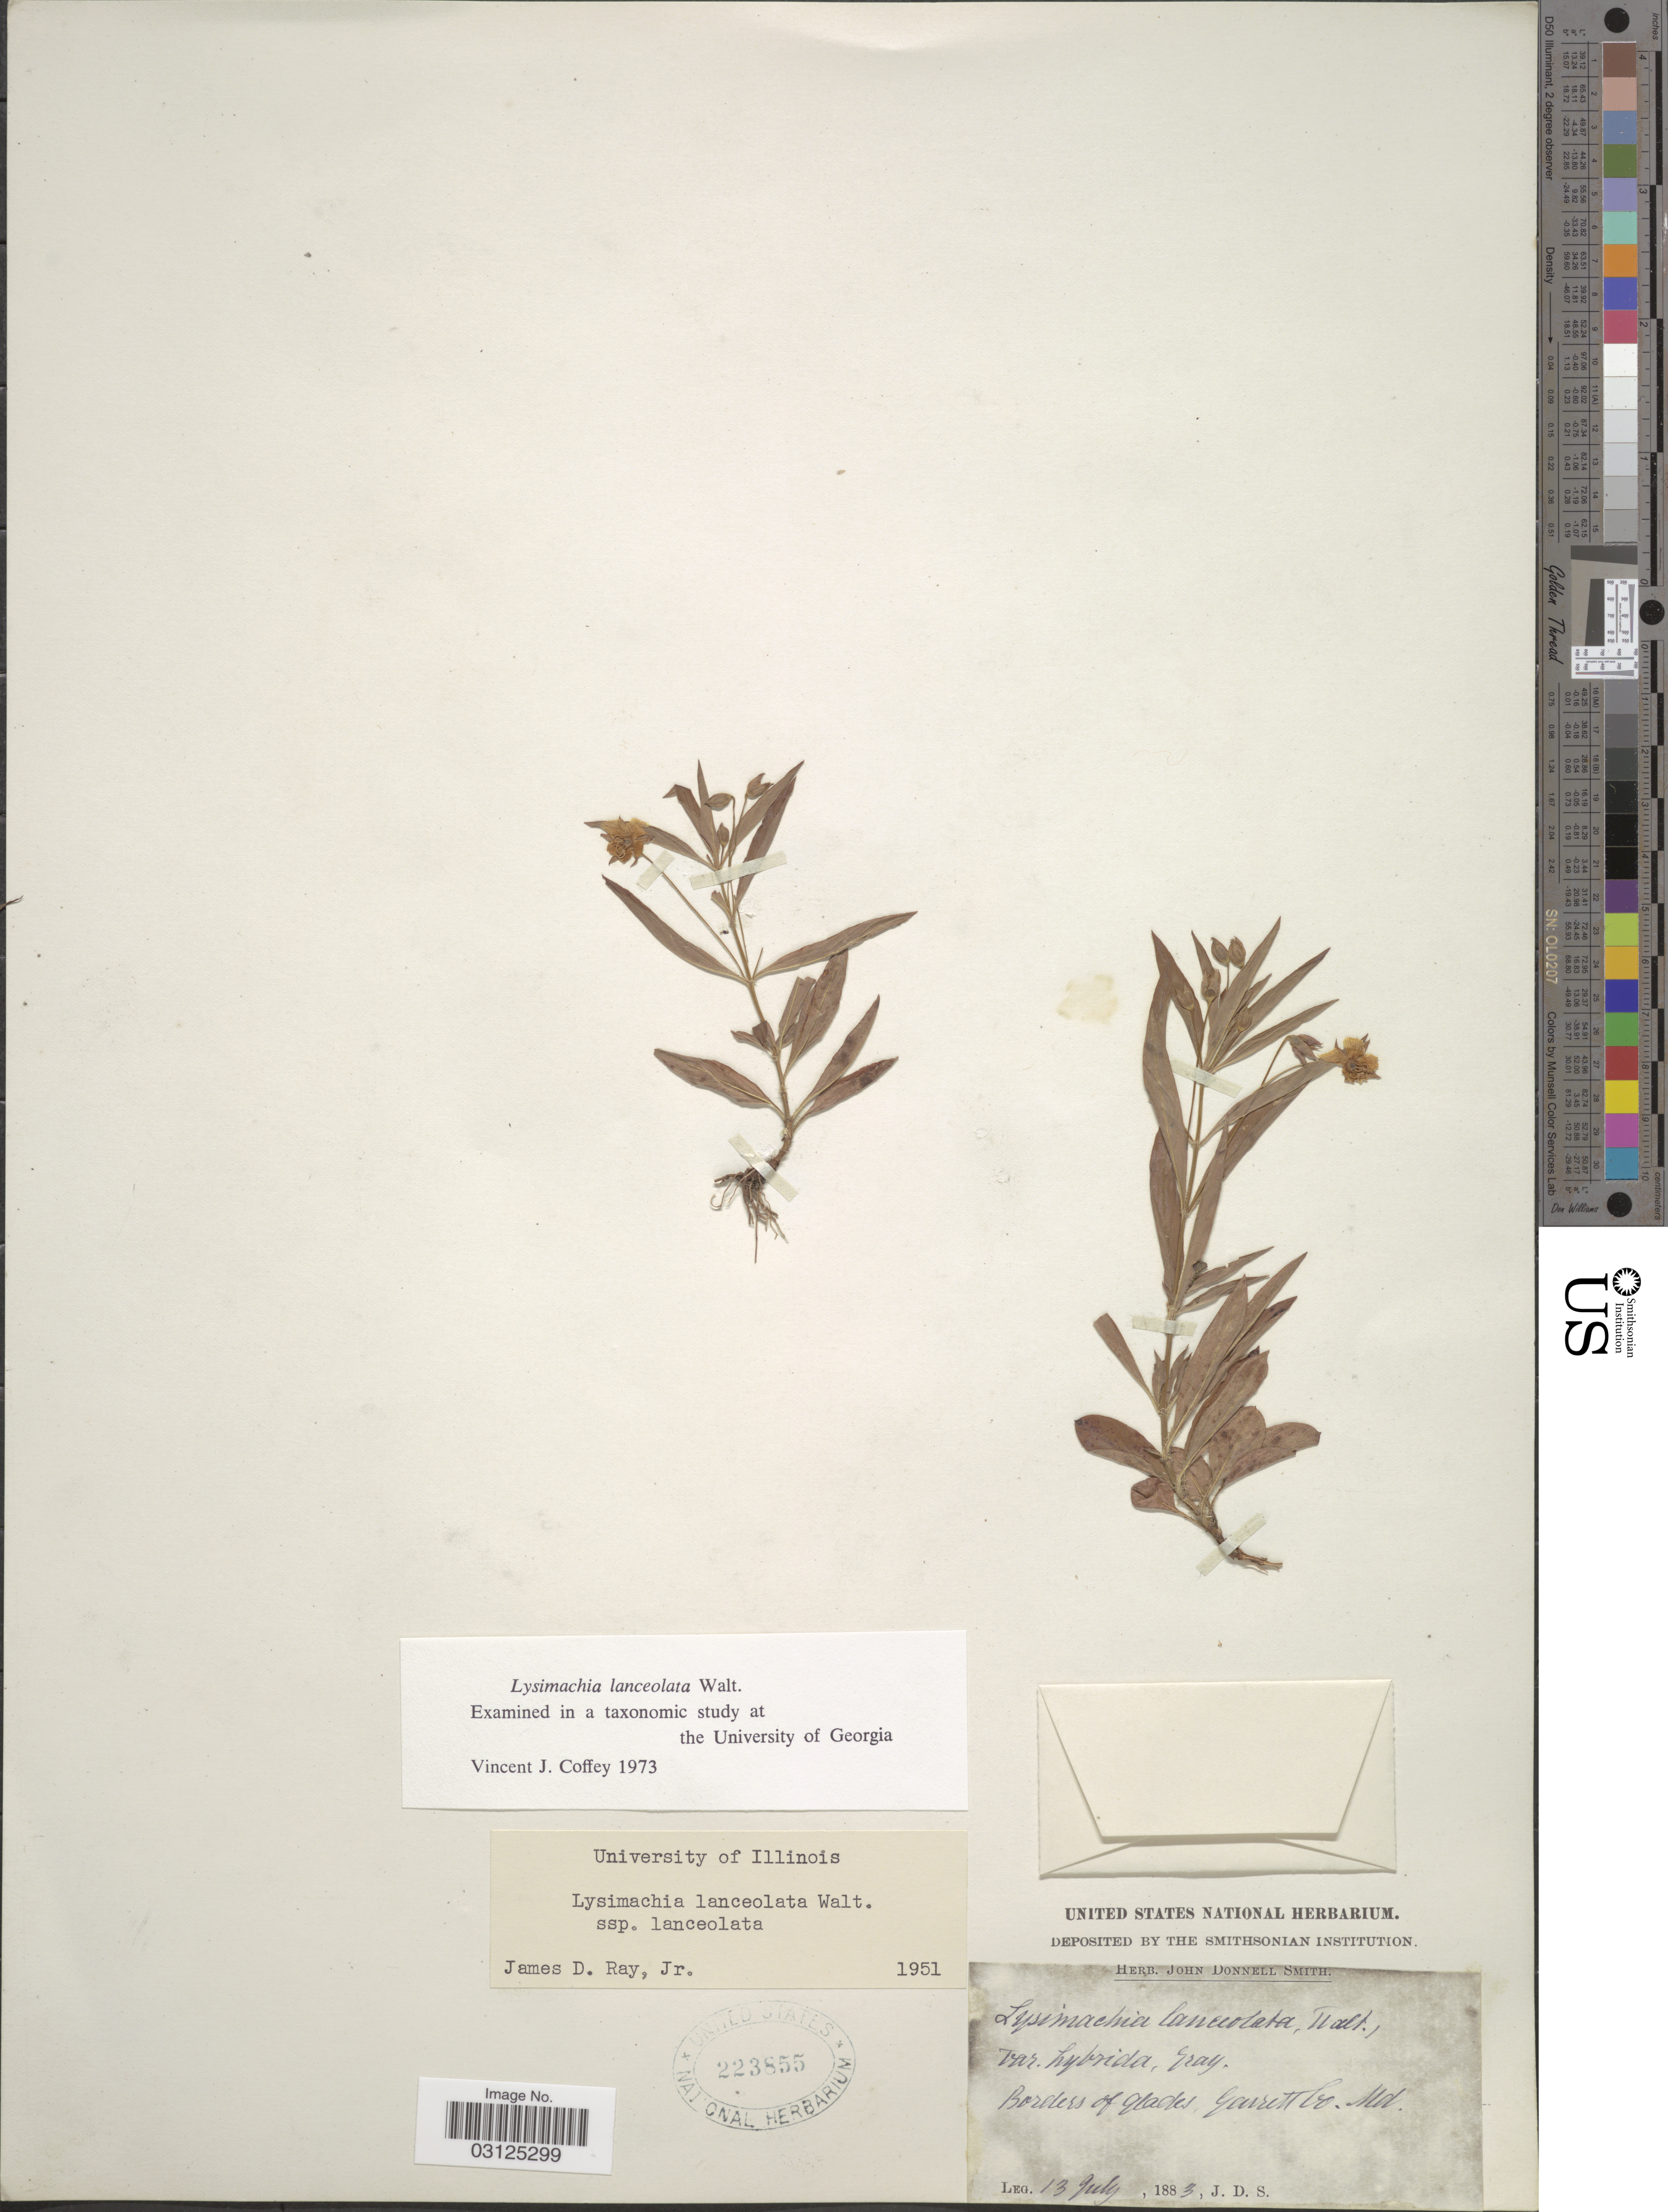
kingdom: Plantae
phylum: Tracheophyta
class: Magnoliopsida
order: Ericales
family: Primulaceae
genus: Steironema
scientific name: Steironema lanceolatum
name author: (Walter) A. Gray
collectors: J. Donnell Smith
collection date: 1883-07-13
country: United States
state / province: Maryland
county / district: Garrett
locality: Borders of Glades, Garrett Co.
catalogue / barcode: US 223855